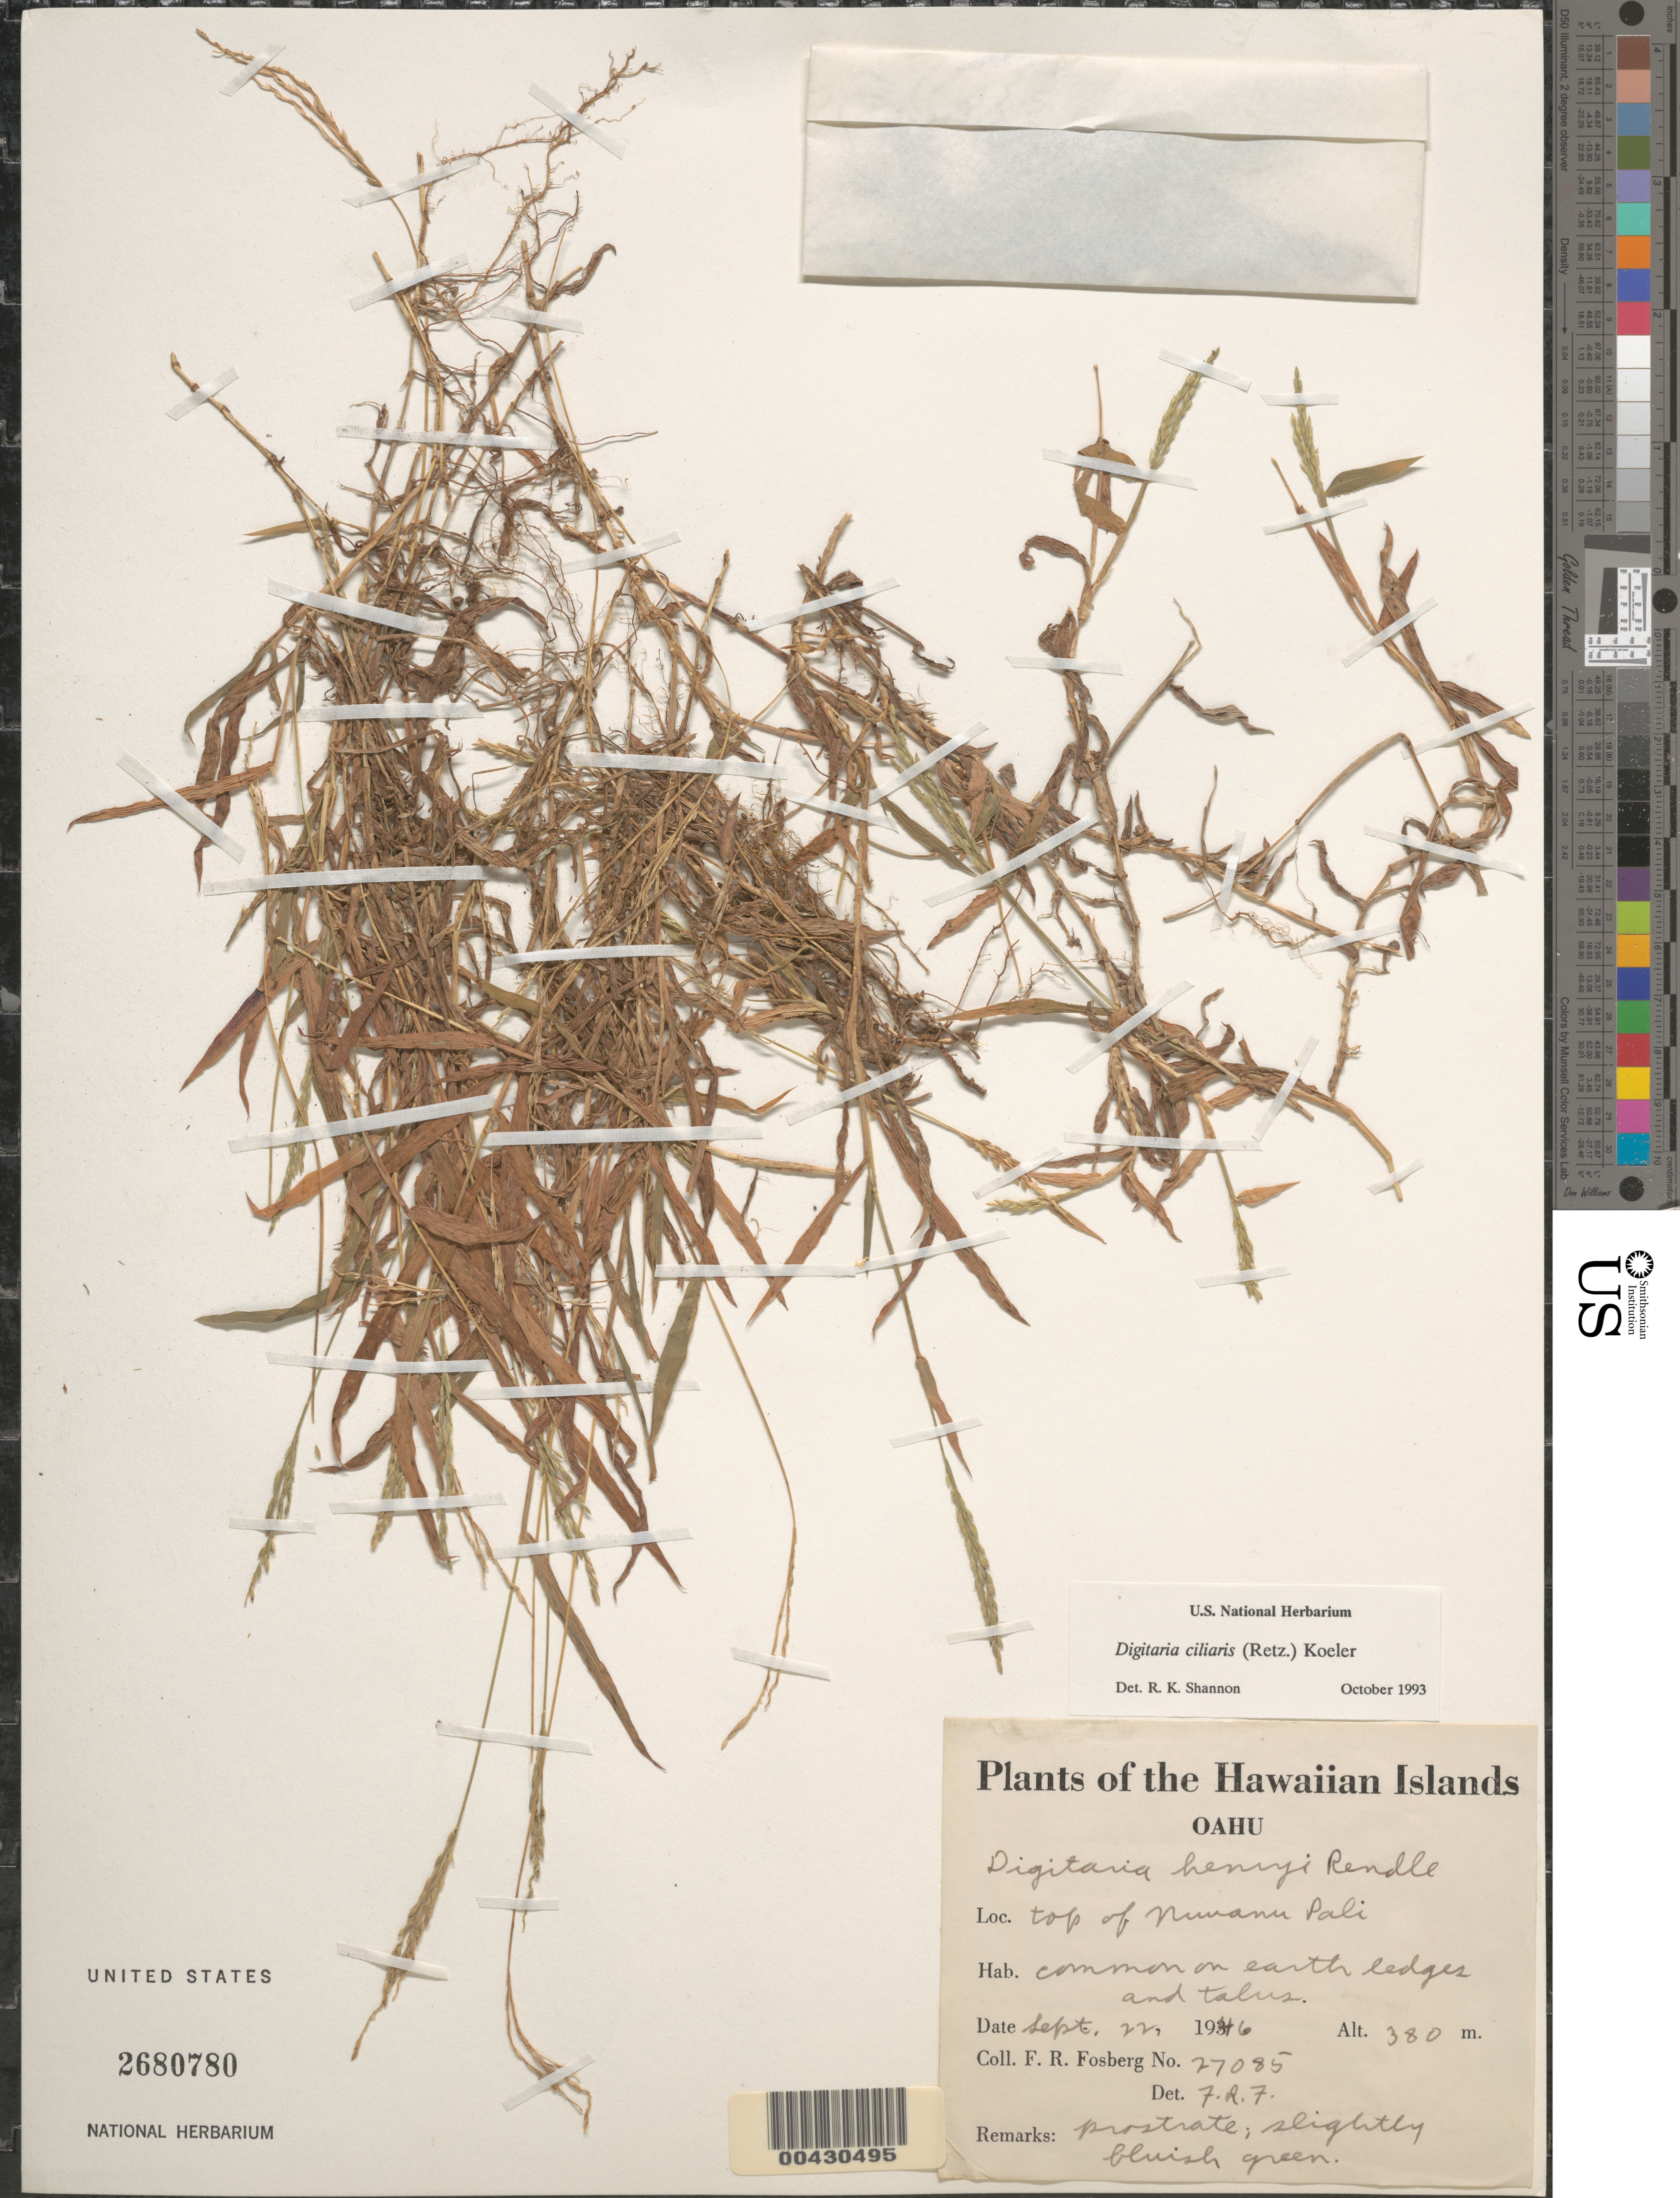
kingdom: Plantae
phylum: Tracheophyta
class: Liliopsida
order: Poales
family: Poaceae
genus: Digitaria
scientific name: Digitaria ciliaris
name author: (Retz.) Koeler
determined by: Shannon, R. K., (UNITED STATES)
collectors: F. R. Fosberg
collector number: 27085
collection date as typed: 22 Sep 1946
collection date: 1946-09-22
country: United States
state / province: Hawaii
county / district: Honolulu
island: Oahu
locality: Top of Nuuanu Pali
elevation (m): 380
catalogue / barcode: US 2680780